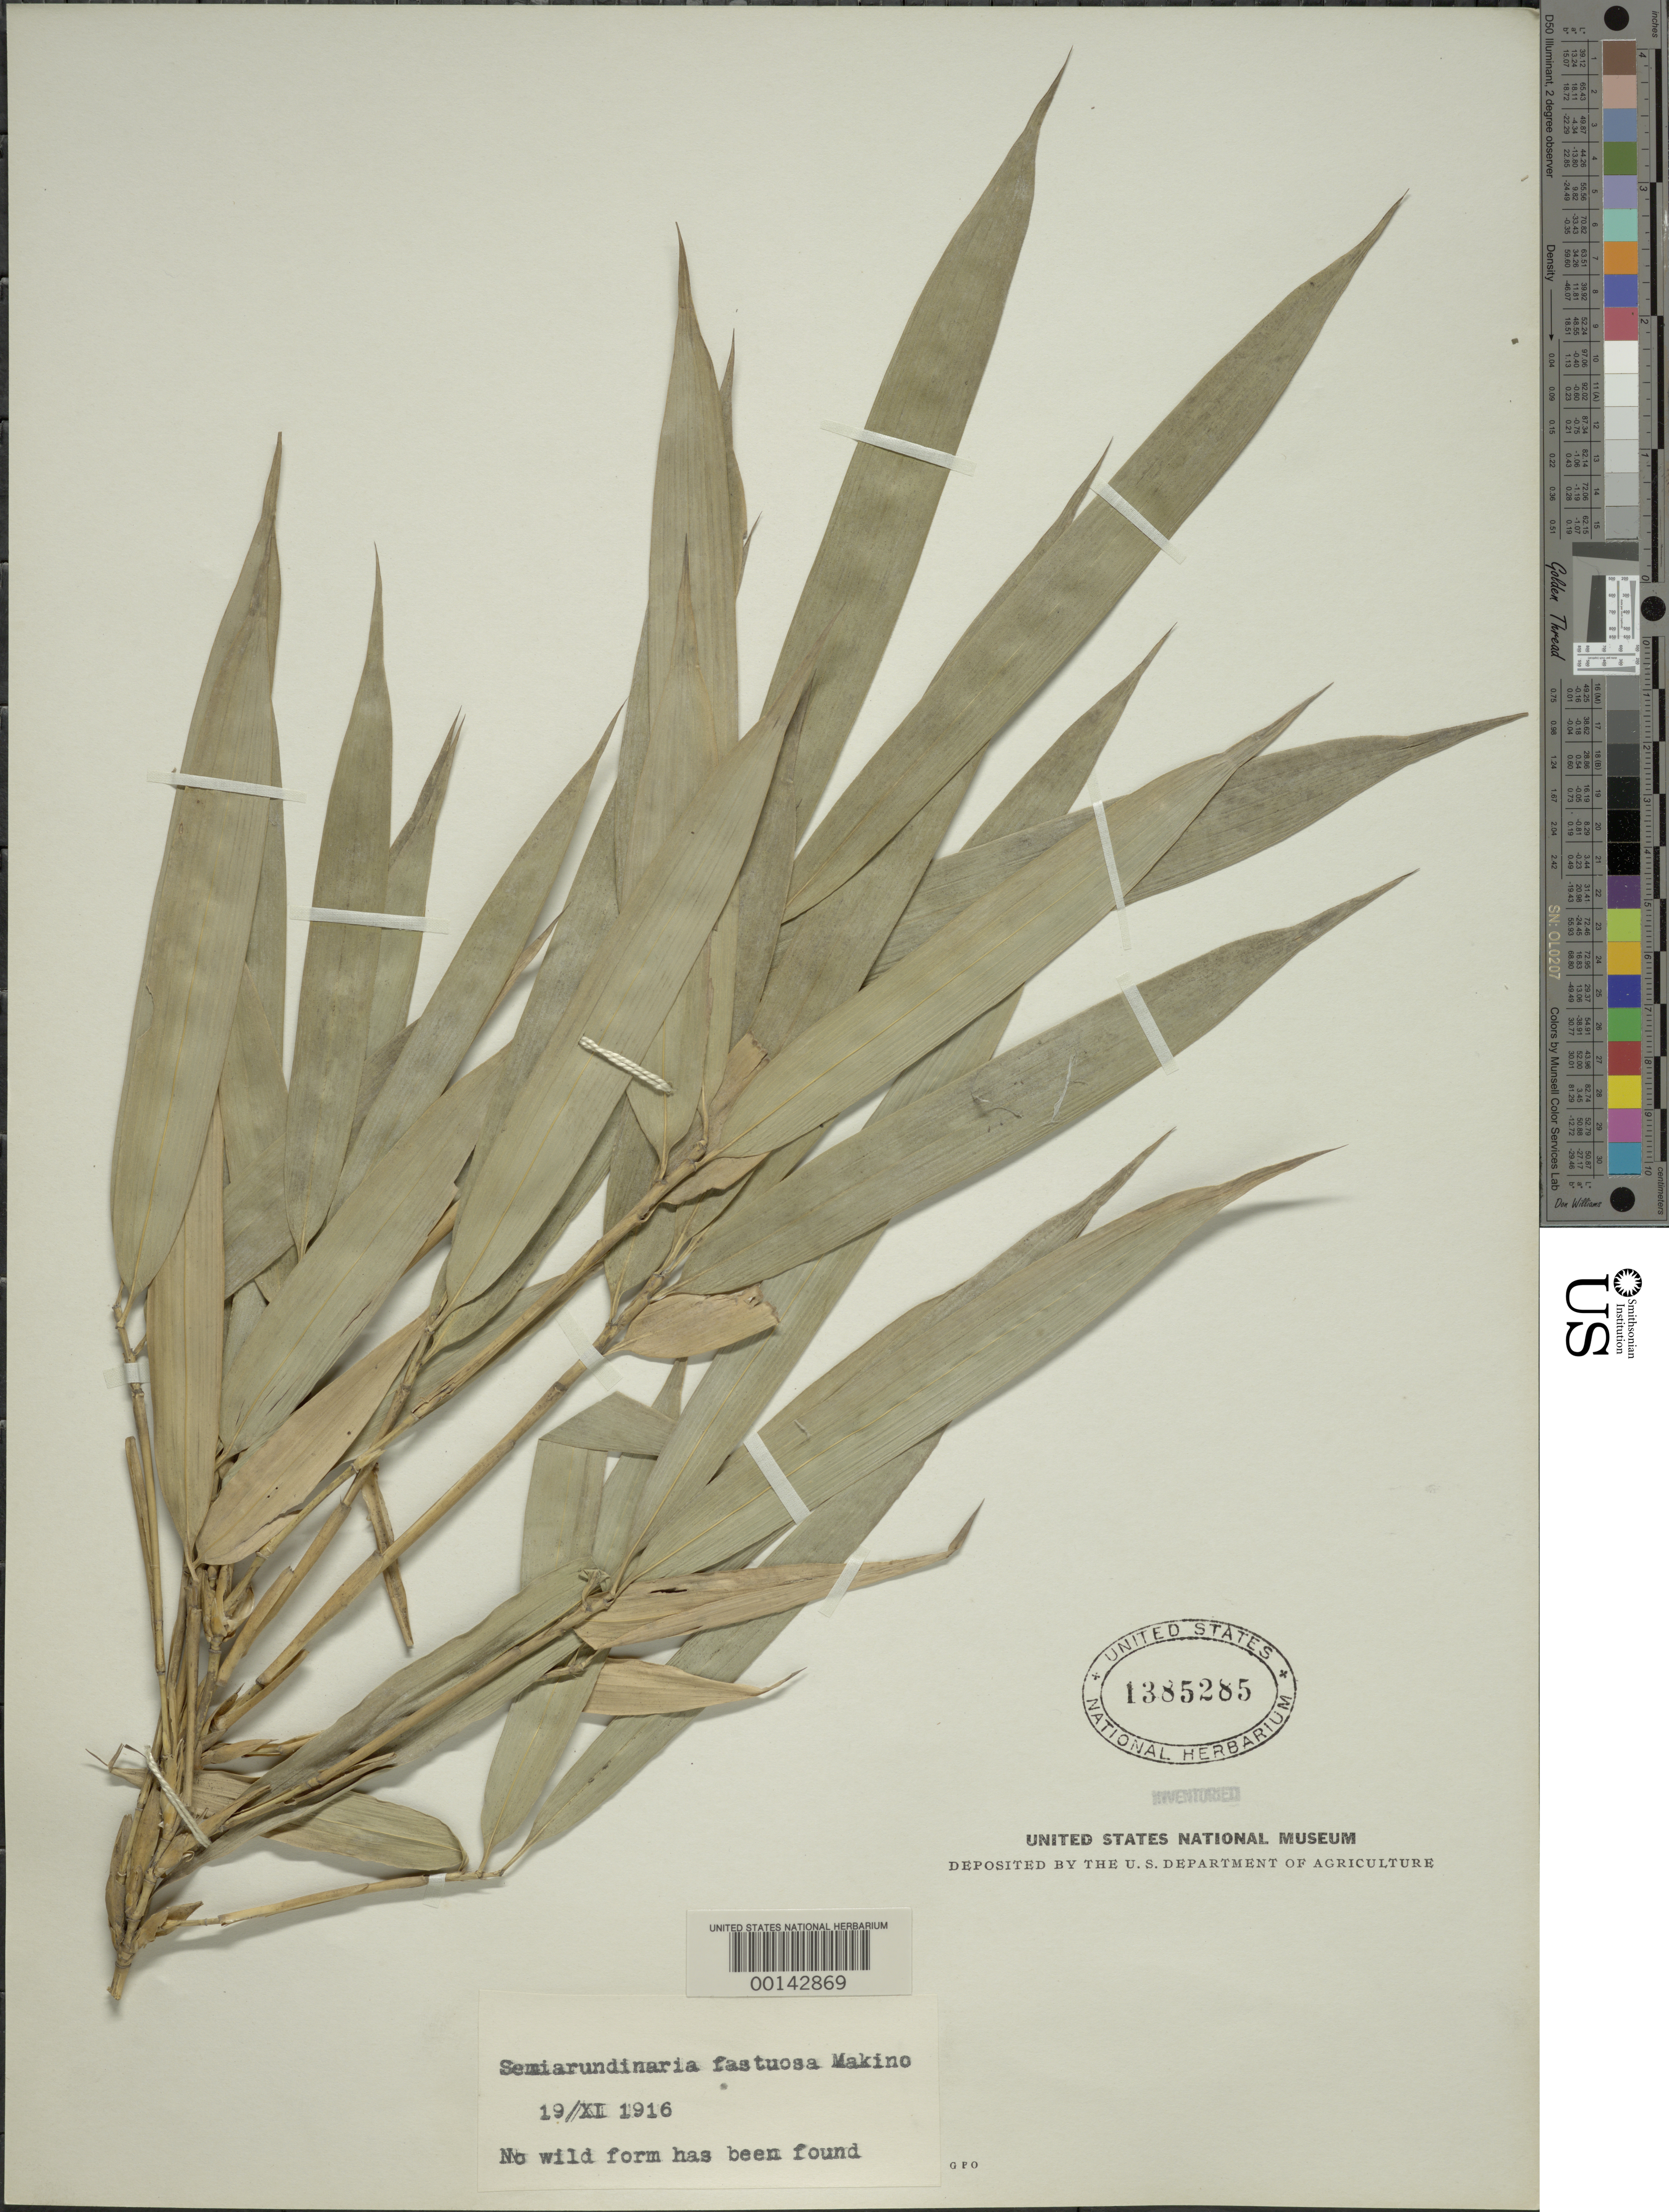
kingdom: Plantae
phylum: Tracheophyta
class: Liliopsida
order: Poales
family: Poaceae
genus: Semiarundinaria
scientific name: Semiarundinaria fastuosa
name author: Makino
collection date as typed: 19 Nov 1916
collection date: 1916-11-19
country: Japan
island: Honshu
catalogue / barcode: US 1385285